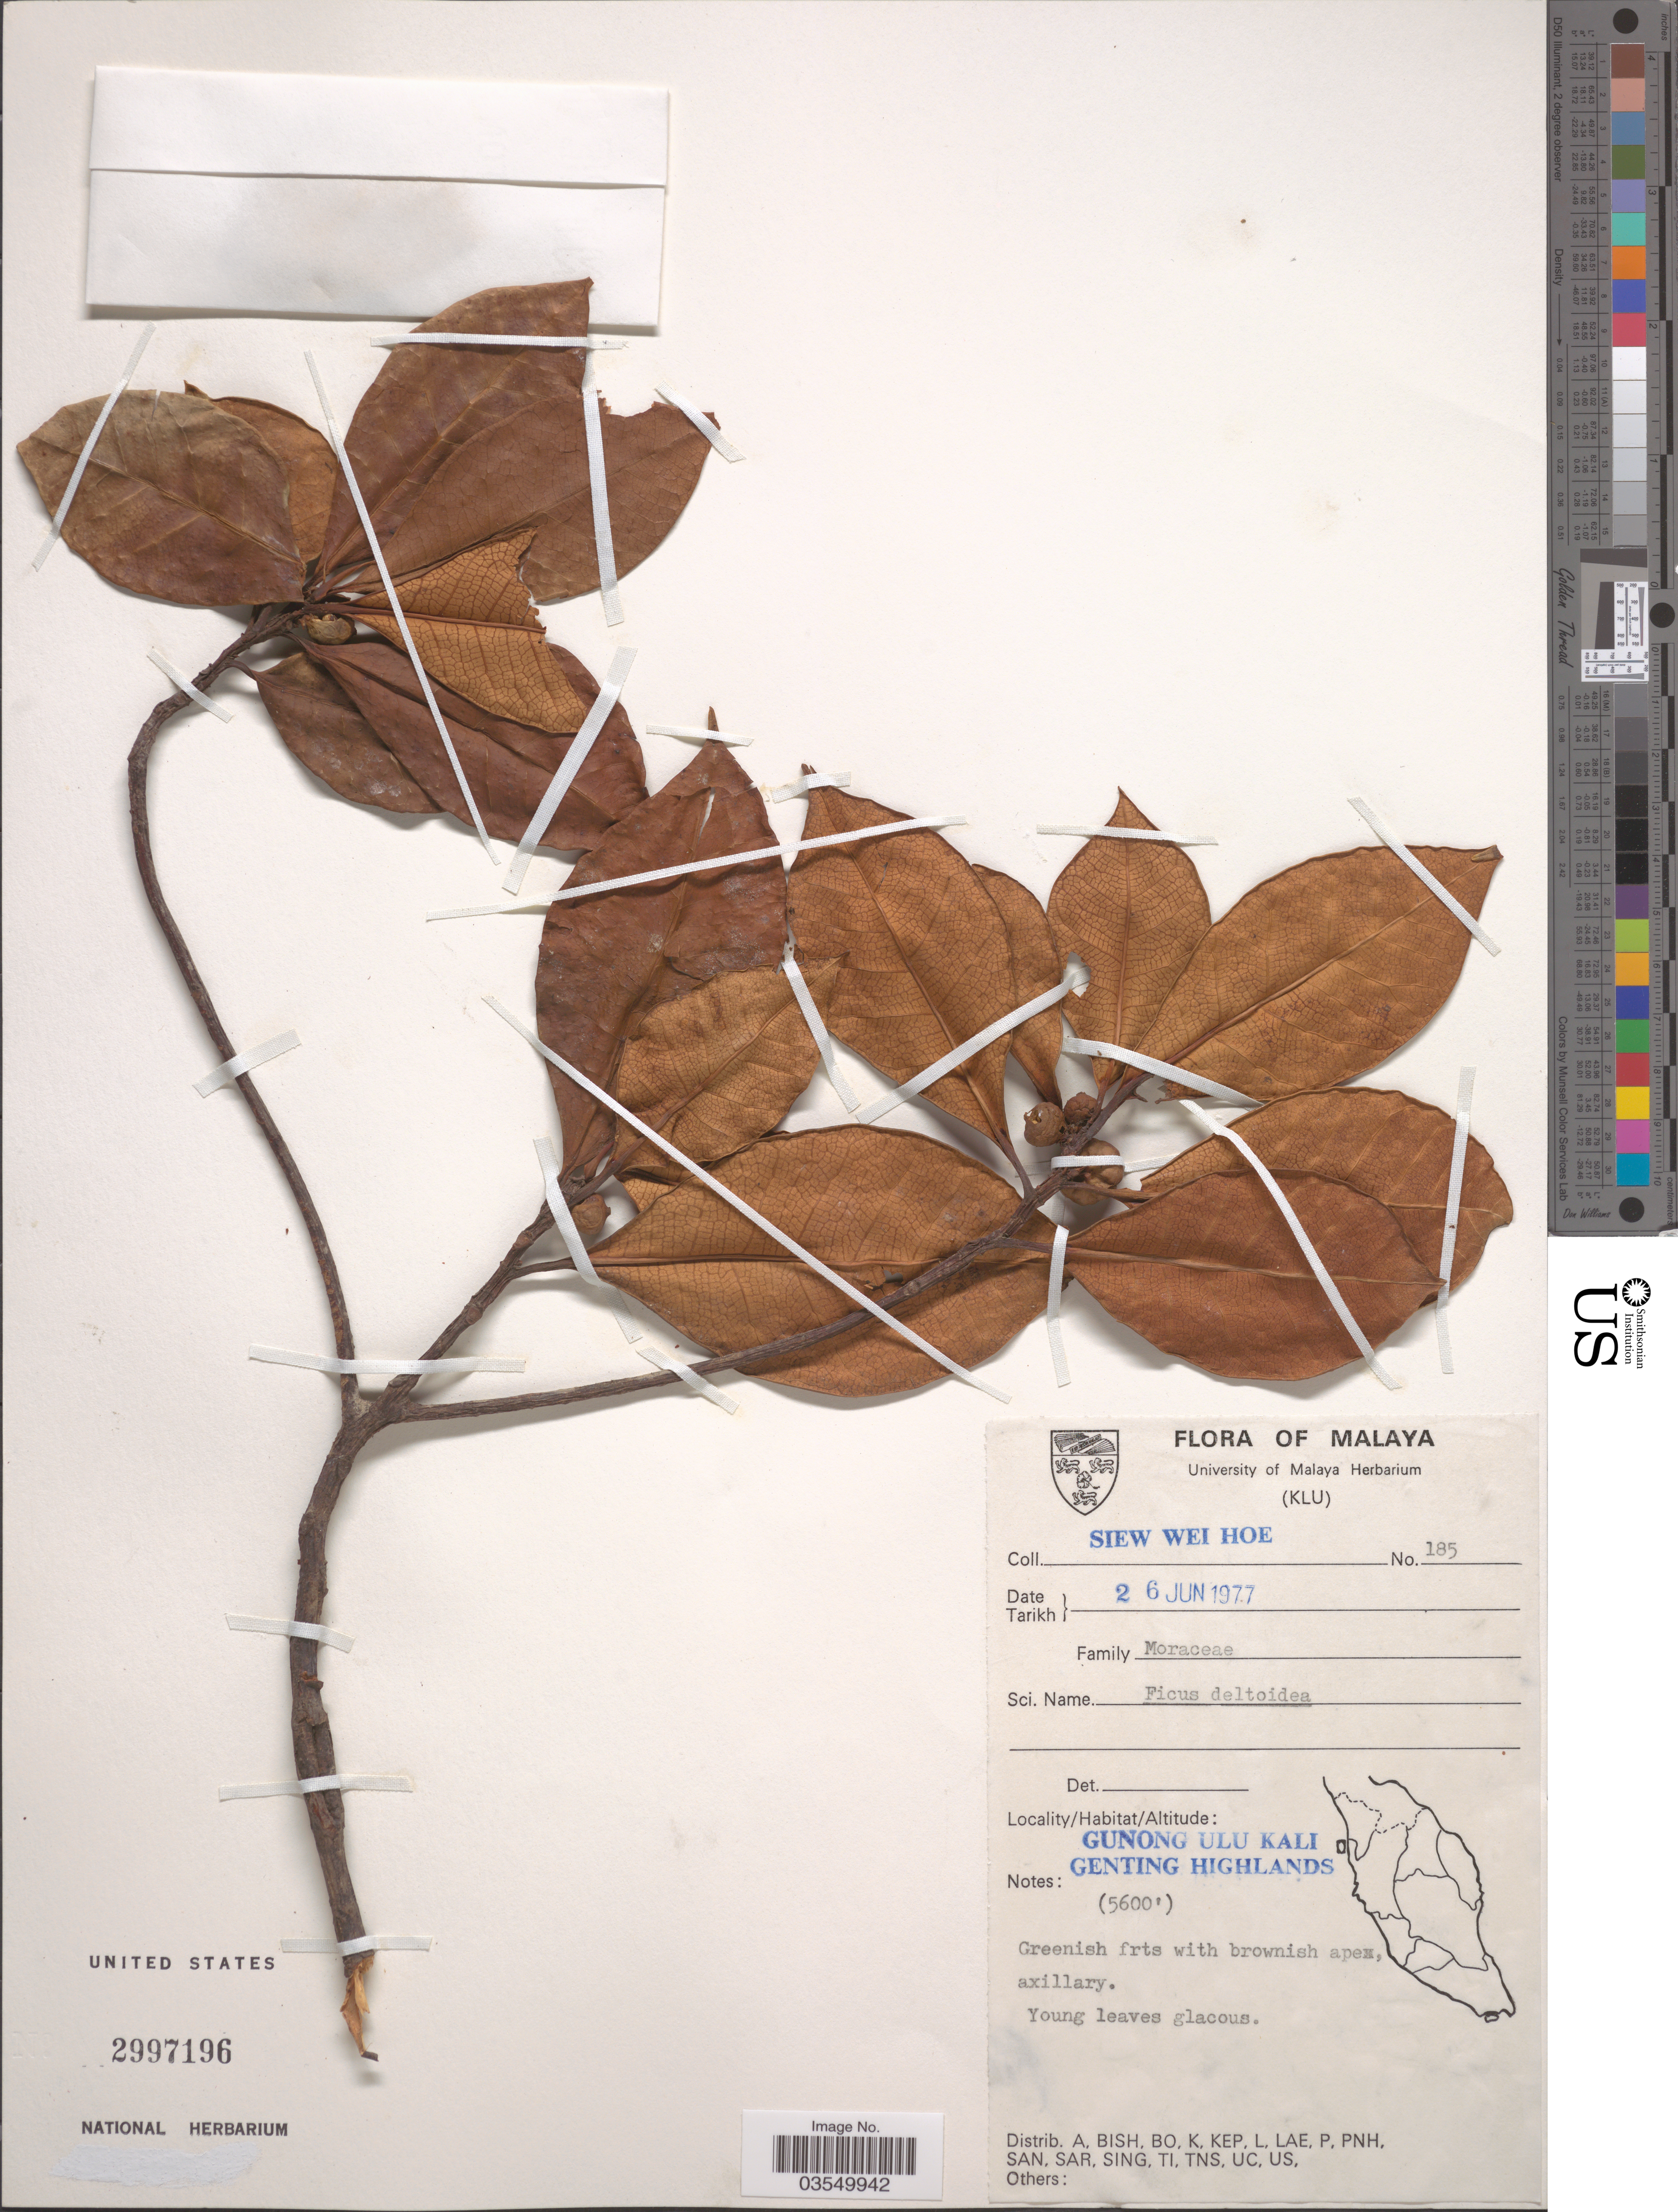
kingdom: Plantae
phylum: Tracheophyta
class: Magnoliopsida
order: Rosales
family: Moraceae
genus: Ficus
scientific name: Ficus deltoidea var. deltoidea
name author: Jack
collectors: W. H. Siew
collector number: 185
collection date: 1977-06-26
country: Malaysia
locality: Malaya. Gunong Ulu Kali. Genting Highlands.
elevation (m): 1707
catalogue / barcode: US 2997196